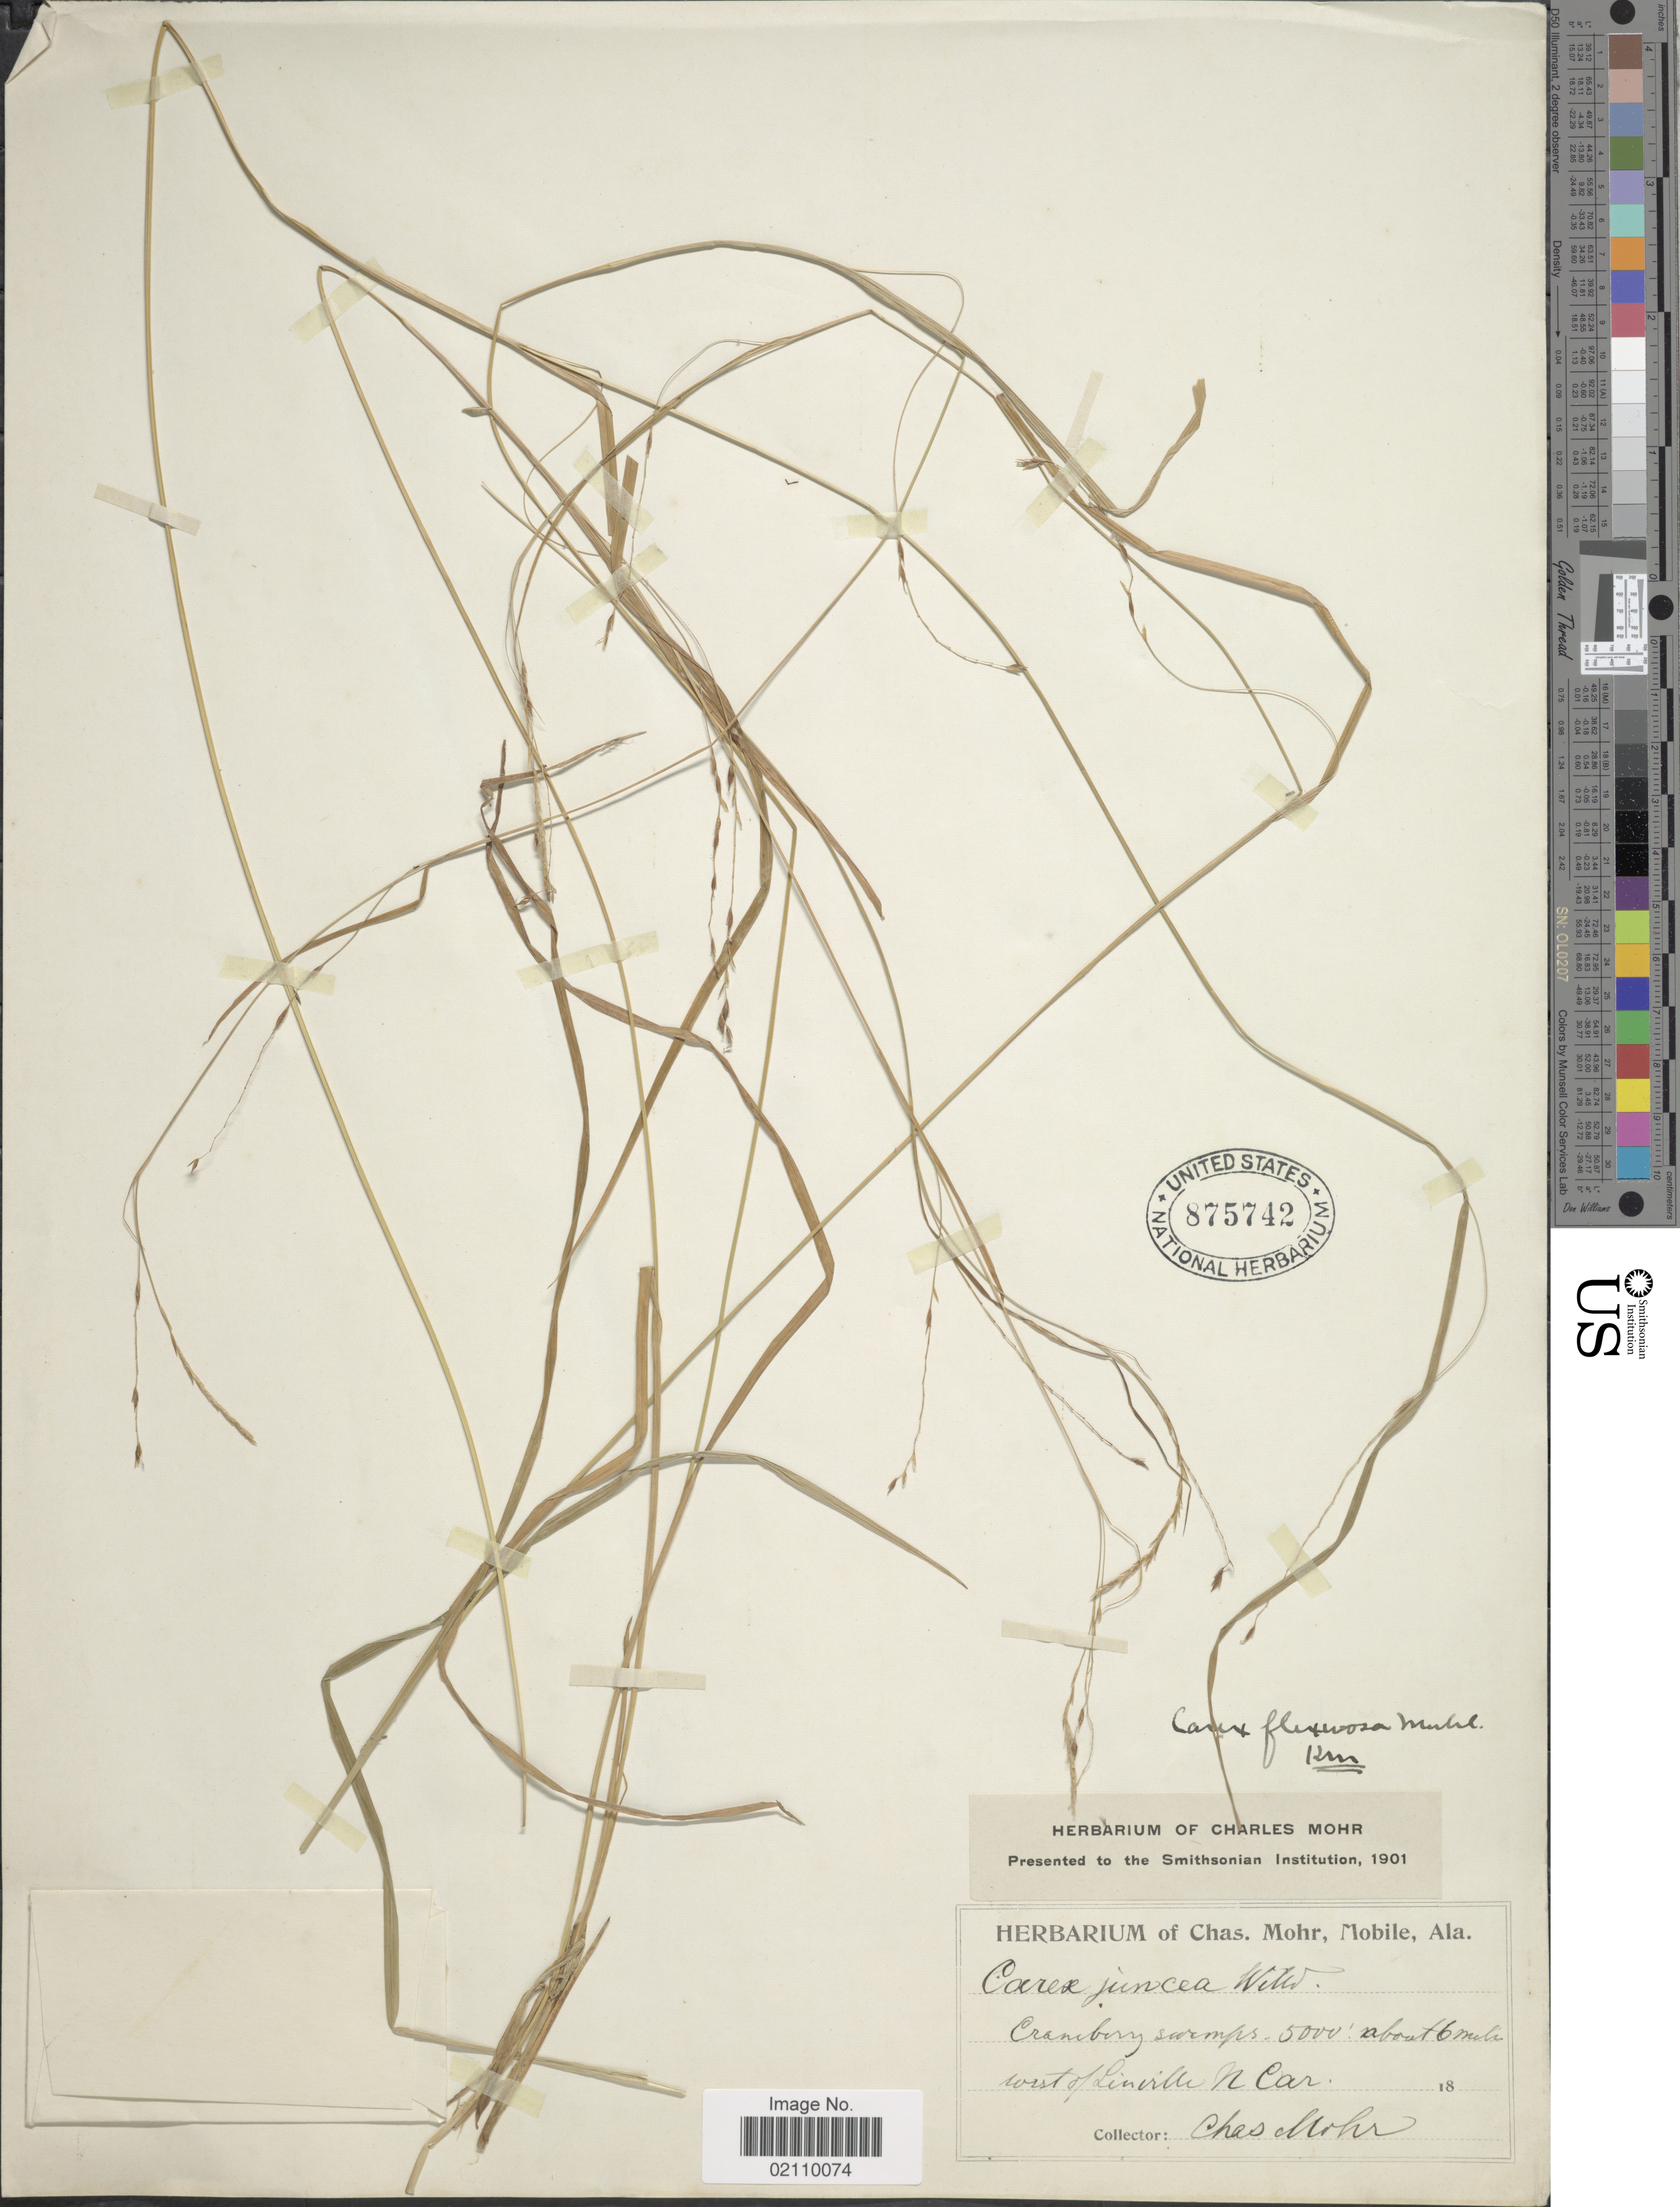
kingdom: Plantae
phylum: Tracheophyta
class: Liliopsida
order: Poales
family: Cyperaceae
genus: Carex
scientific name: Carex flexuosa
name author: Muhl. ex Willd.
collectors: Mohr, C. T. (herbarium)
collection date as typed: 18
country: United States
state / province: North Carolina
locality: Cranberry swamps, about 6 meters west of Linville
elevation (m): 1524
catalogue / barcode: US 875742